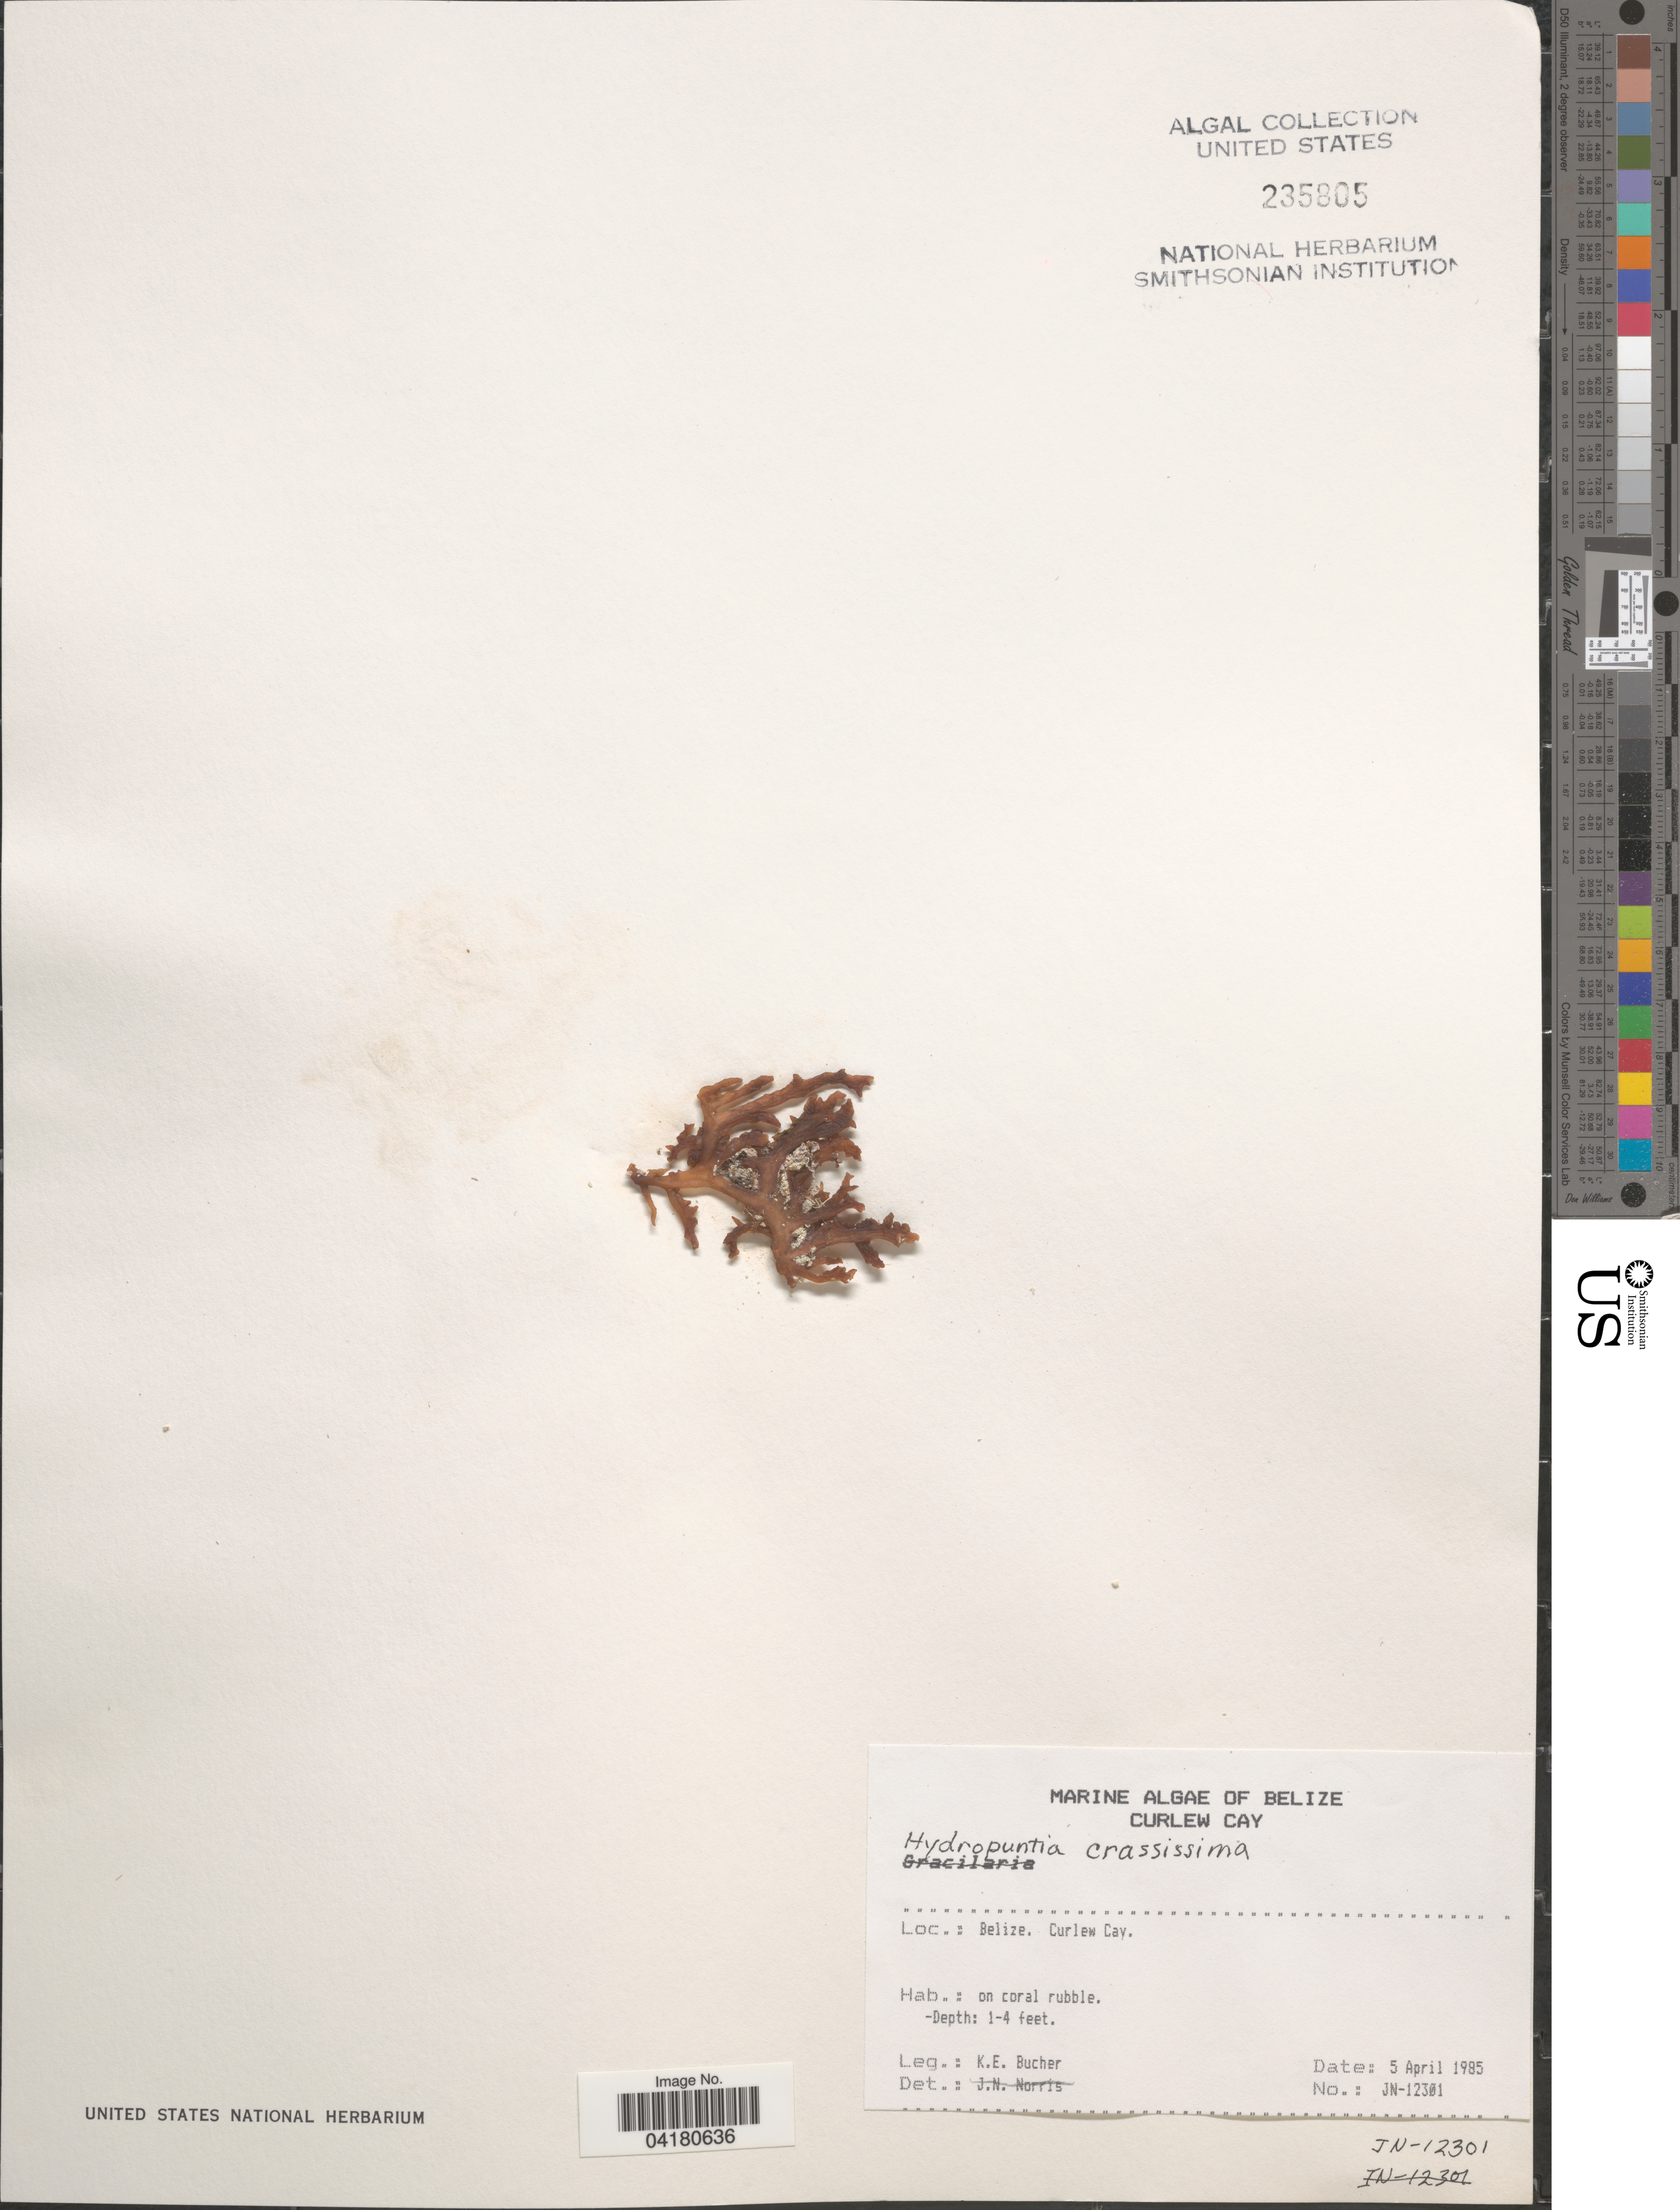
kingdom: Plantae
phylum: Rhodophyta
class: Florideophyceae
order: Gracilariales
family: Gracilariaceae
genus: Gracilaria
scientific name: Gracilaria crassissima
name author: (P. Crouan & H. Crouan) P. Crouan & H. Crouan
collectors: K. E. Bucher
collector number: JN-12301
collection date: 1985-04-05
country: Belize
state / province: Belize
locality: Curlew Bay.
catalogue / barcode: US 235805